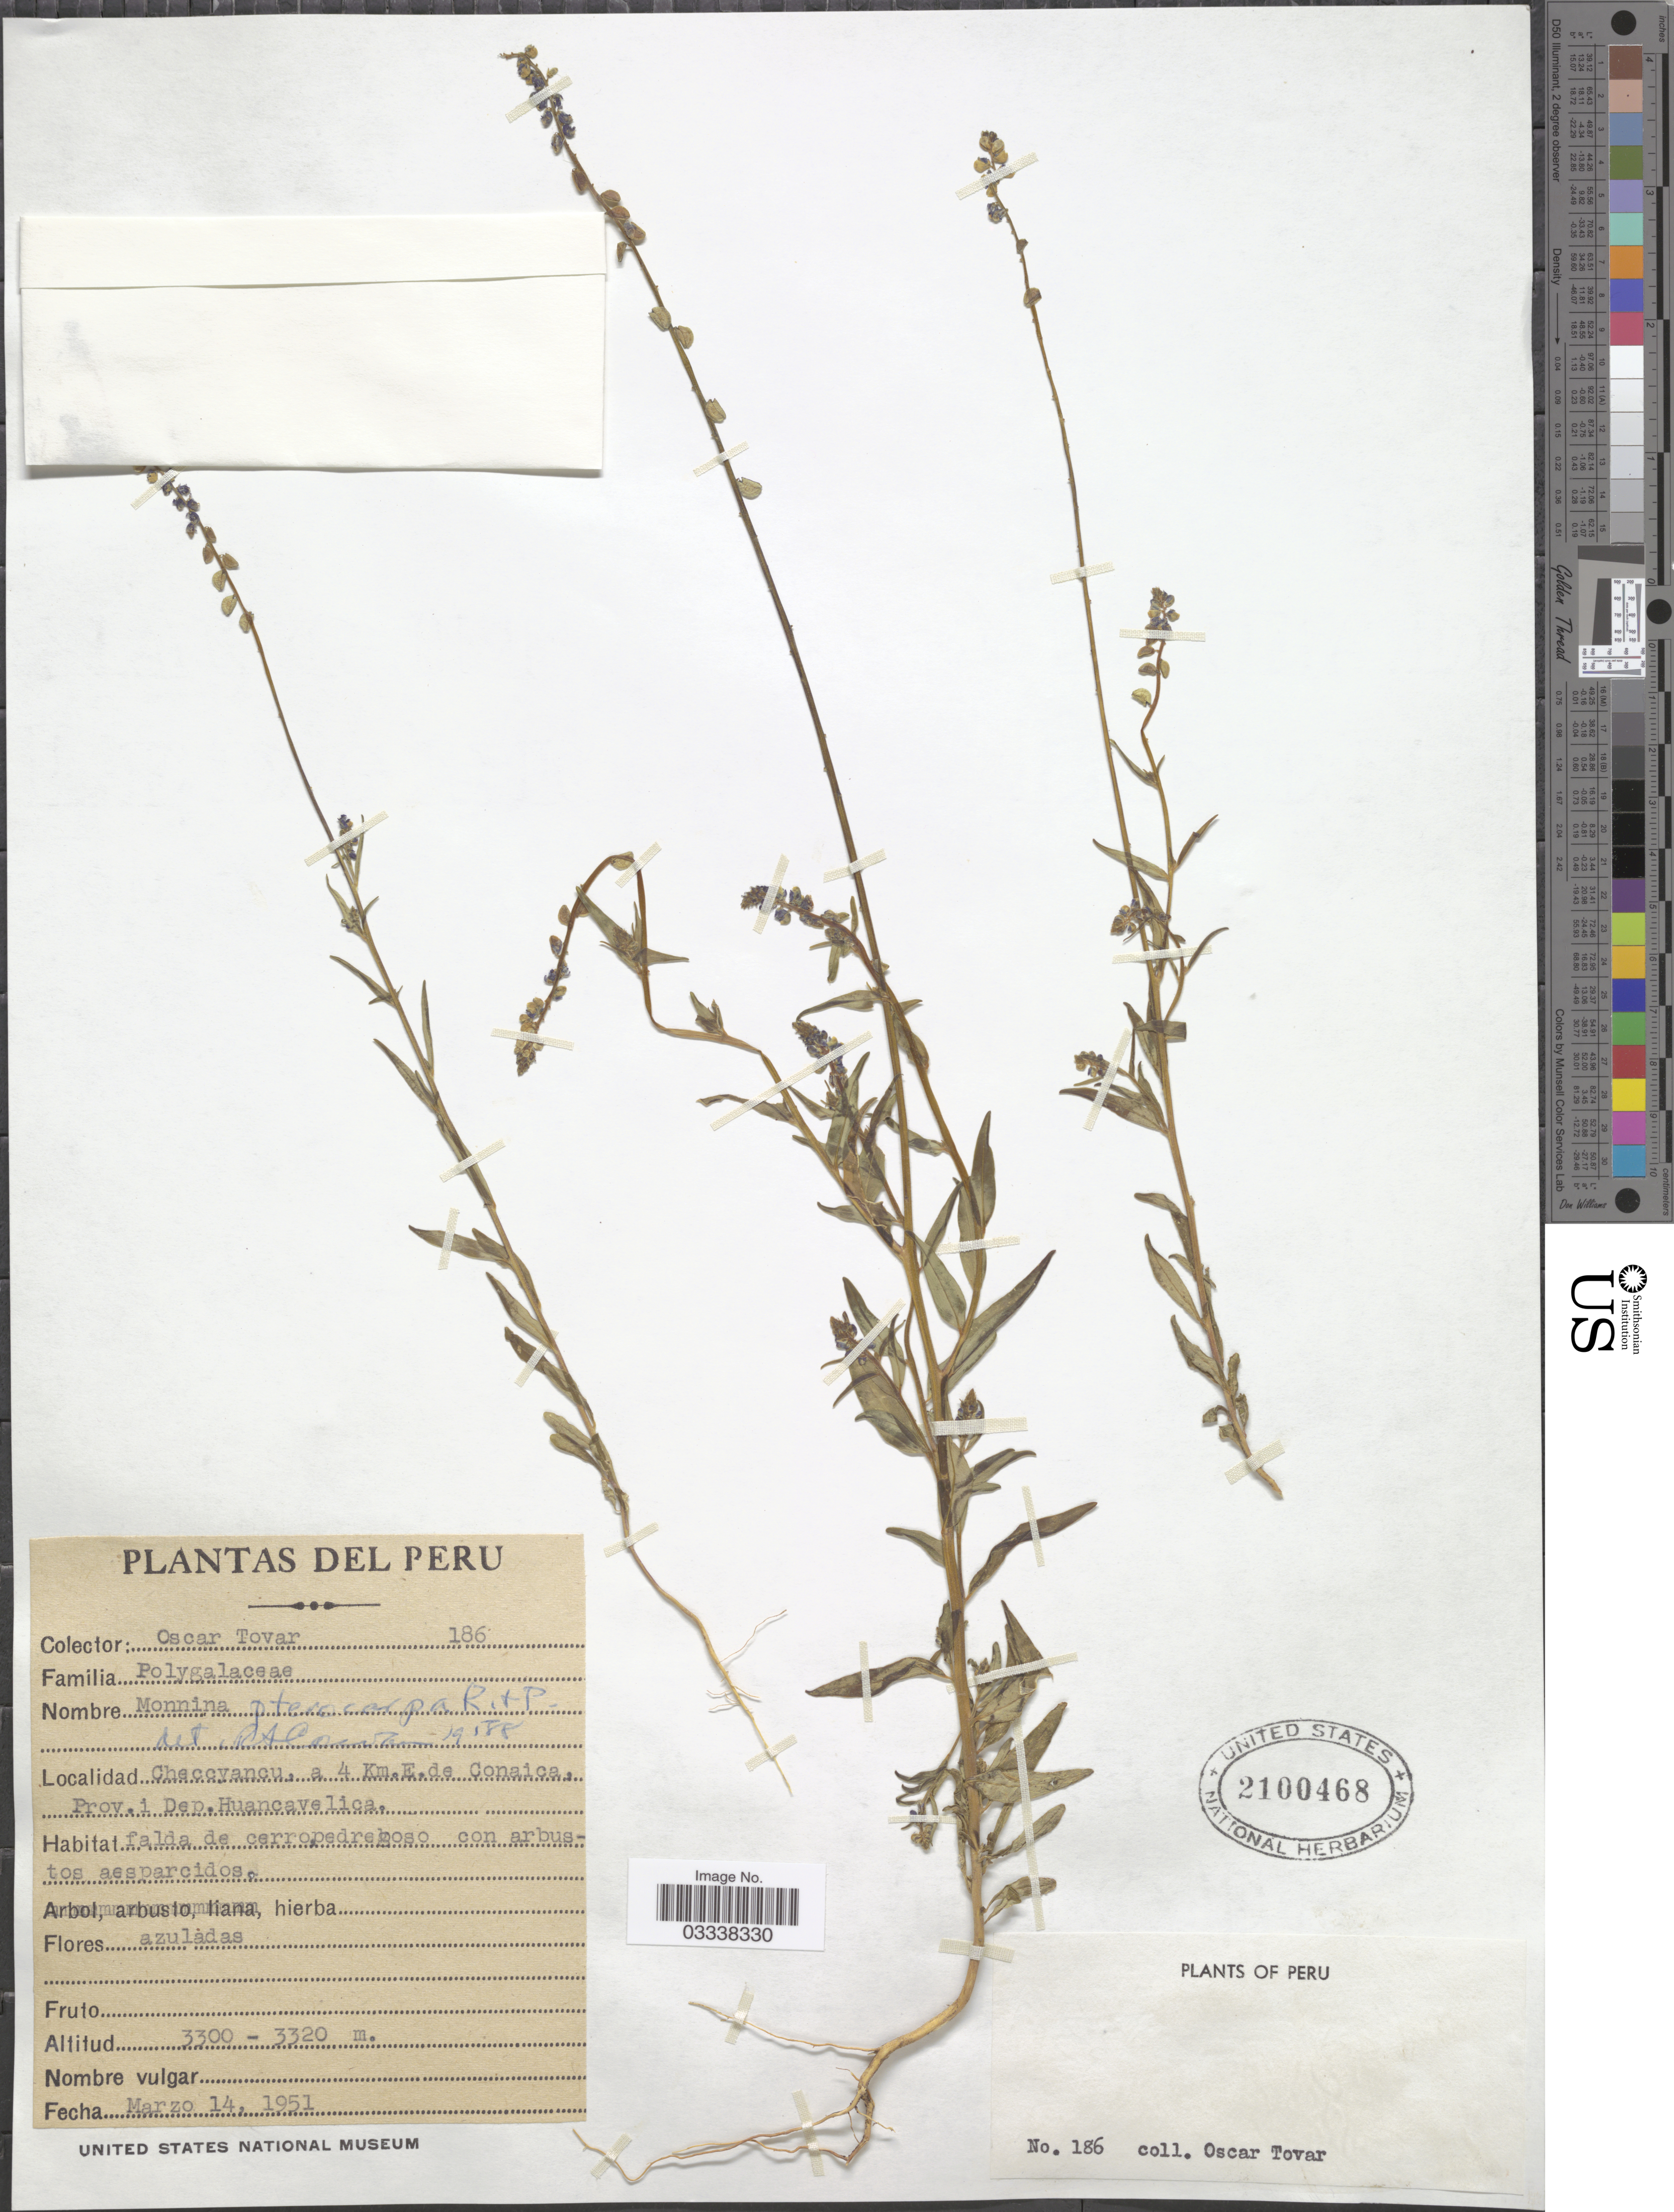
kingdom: Plantae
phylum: Tracheophyta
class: Magnoliopsida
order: Fabales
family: Polygalaceae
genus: Monnina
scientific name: Monnina pterocarpa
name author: Ruiz & Pav.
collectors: Ó. Tovar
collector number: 186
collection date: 1951-03-14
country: Peru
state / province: Huancavelica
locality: Checcyancu, a 4 Km. E. de Conaica, Prov. i Dep. Huancavelica.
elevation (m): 3300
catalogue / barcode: US 2100468